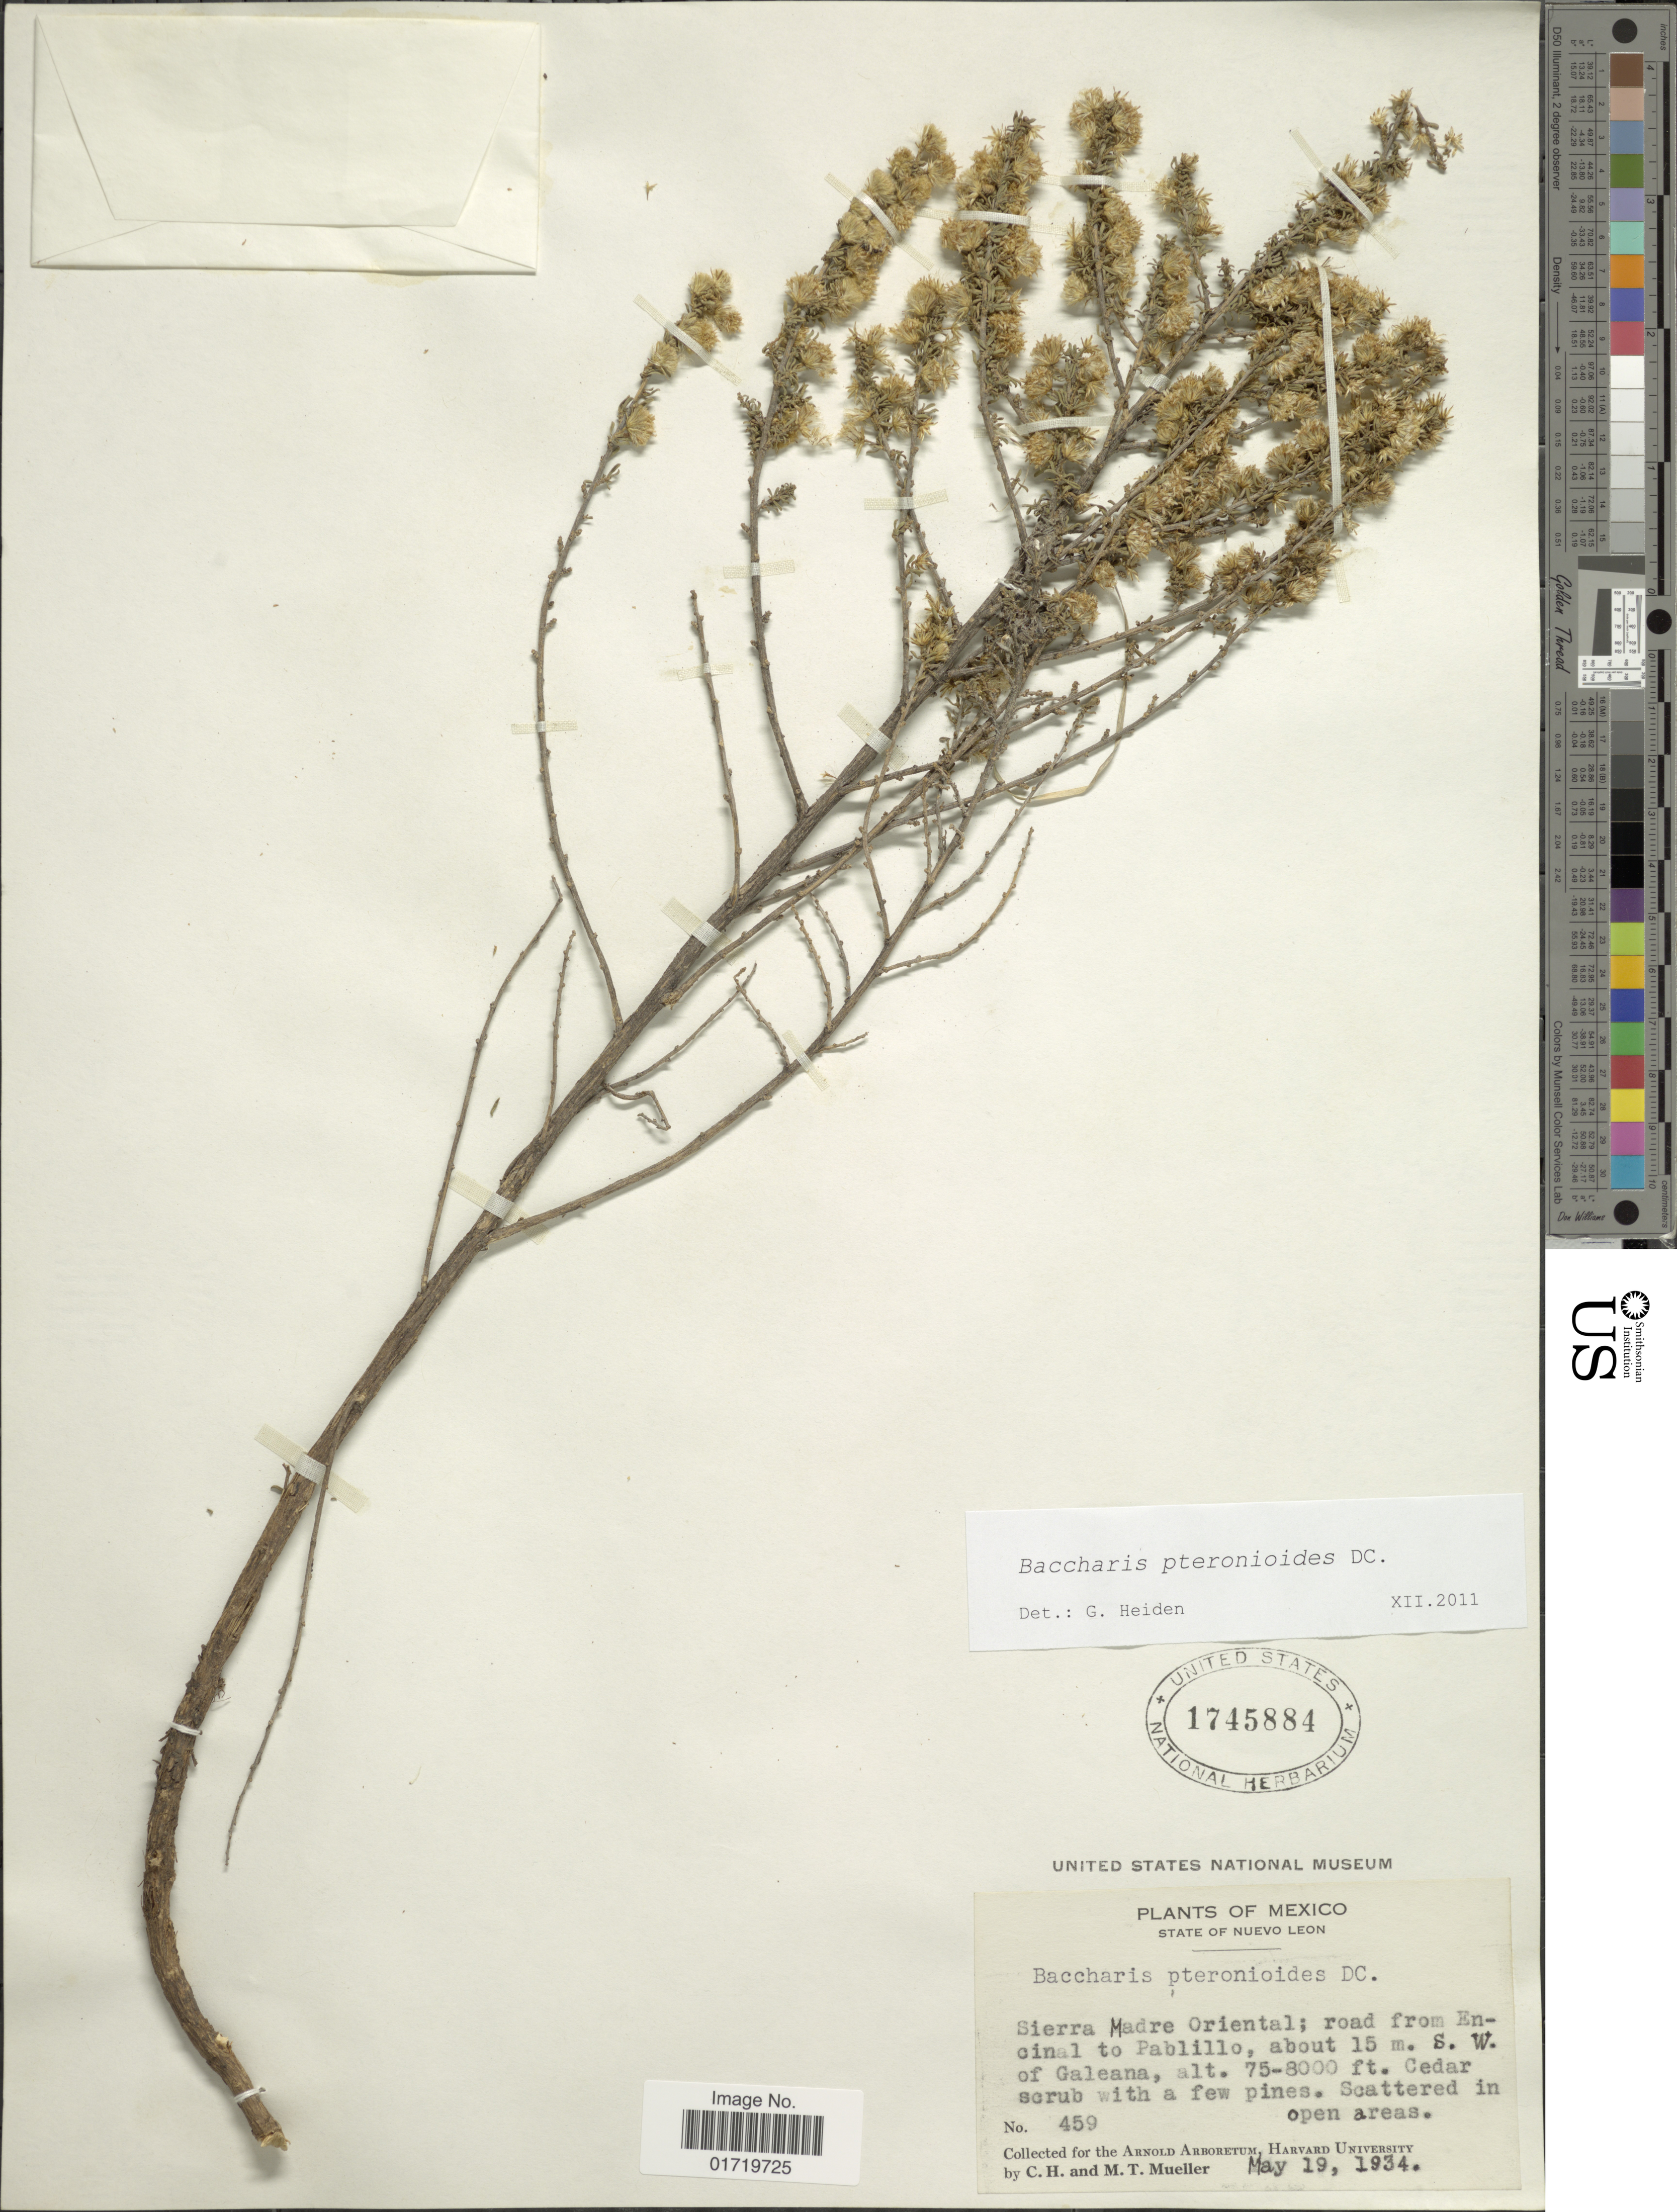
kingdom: Plantae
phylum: Tracheophyta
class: Magnoliopsida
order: Asterales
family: Asteraceae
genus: Baccharis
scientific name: Baccharis pteronioides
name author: DC.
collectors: C. H. Mueller & M. Mueller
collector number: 459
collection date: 1934-05-19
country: Mexico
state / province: Nuevo León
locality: State of Nuevo Leon, Sierra Madre Oriental, road from Emncinal to Pablillo, about 15 m. S. W. of Galeana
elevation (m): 2286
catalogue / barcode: US 1745884